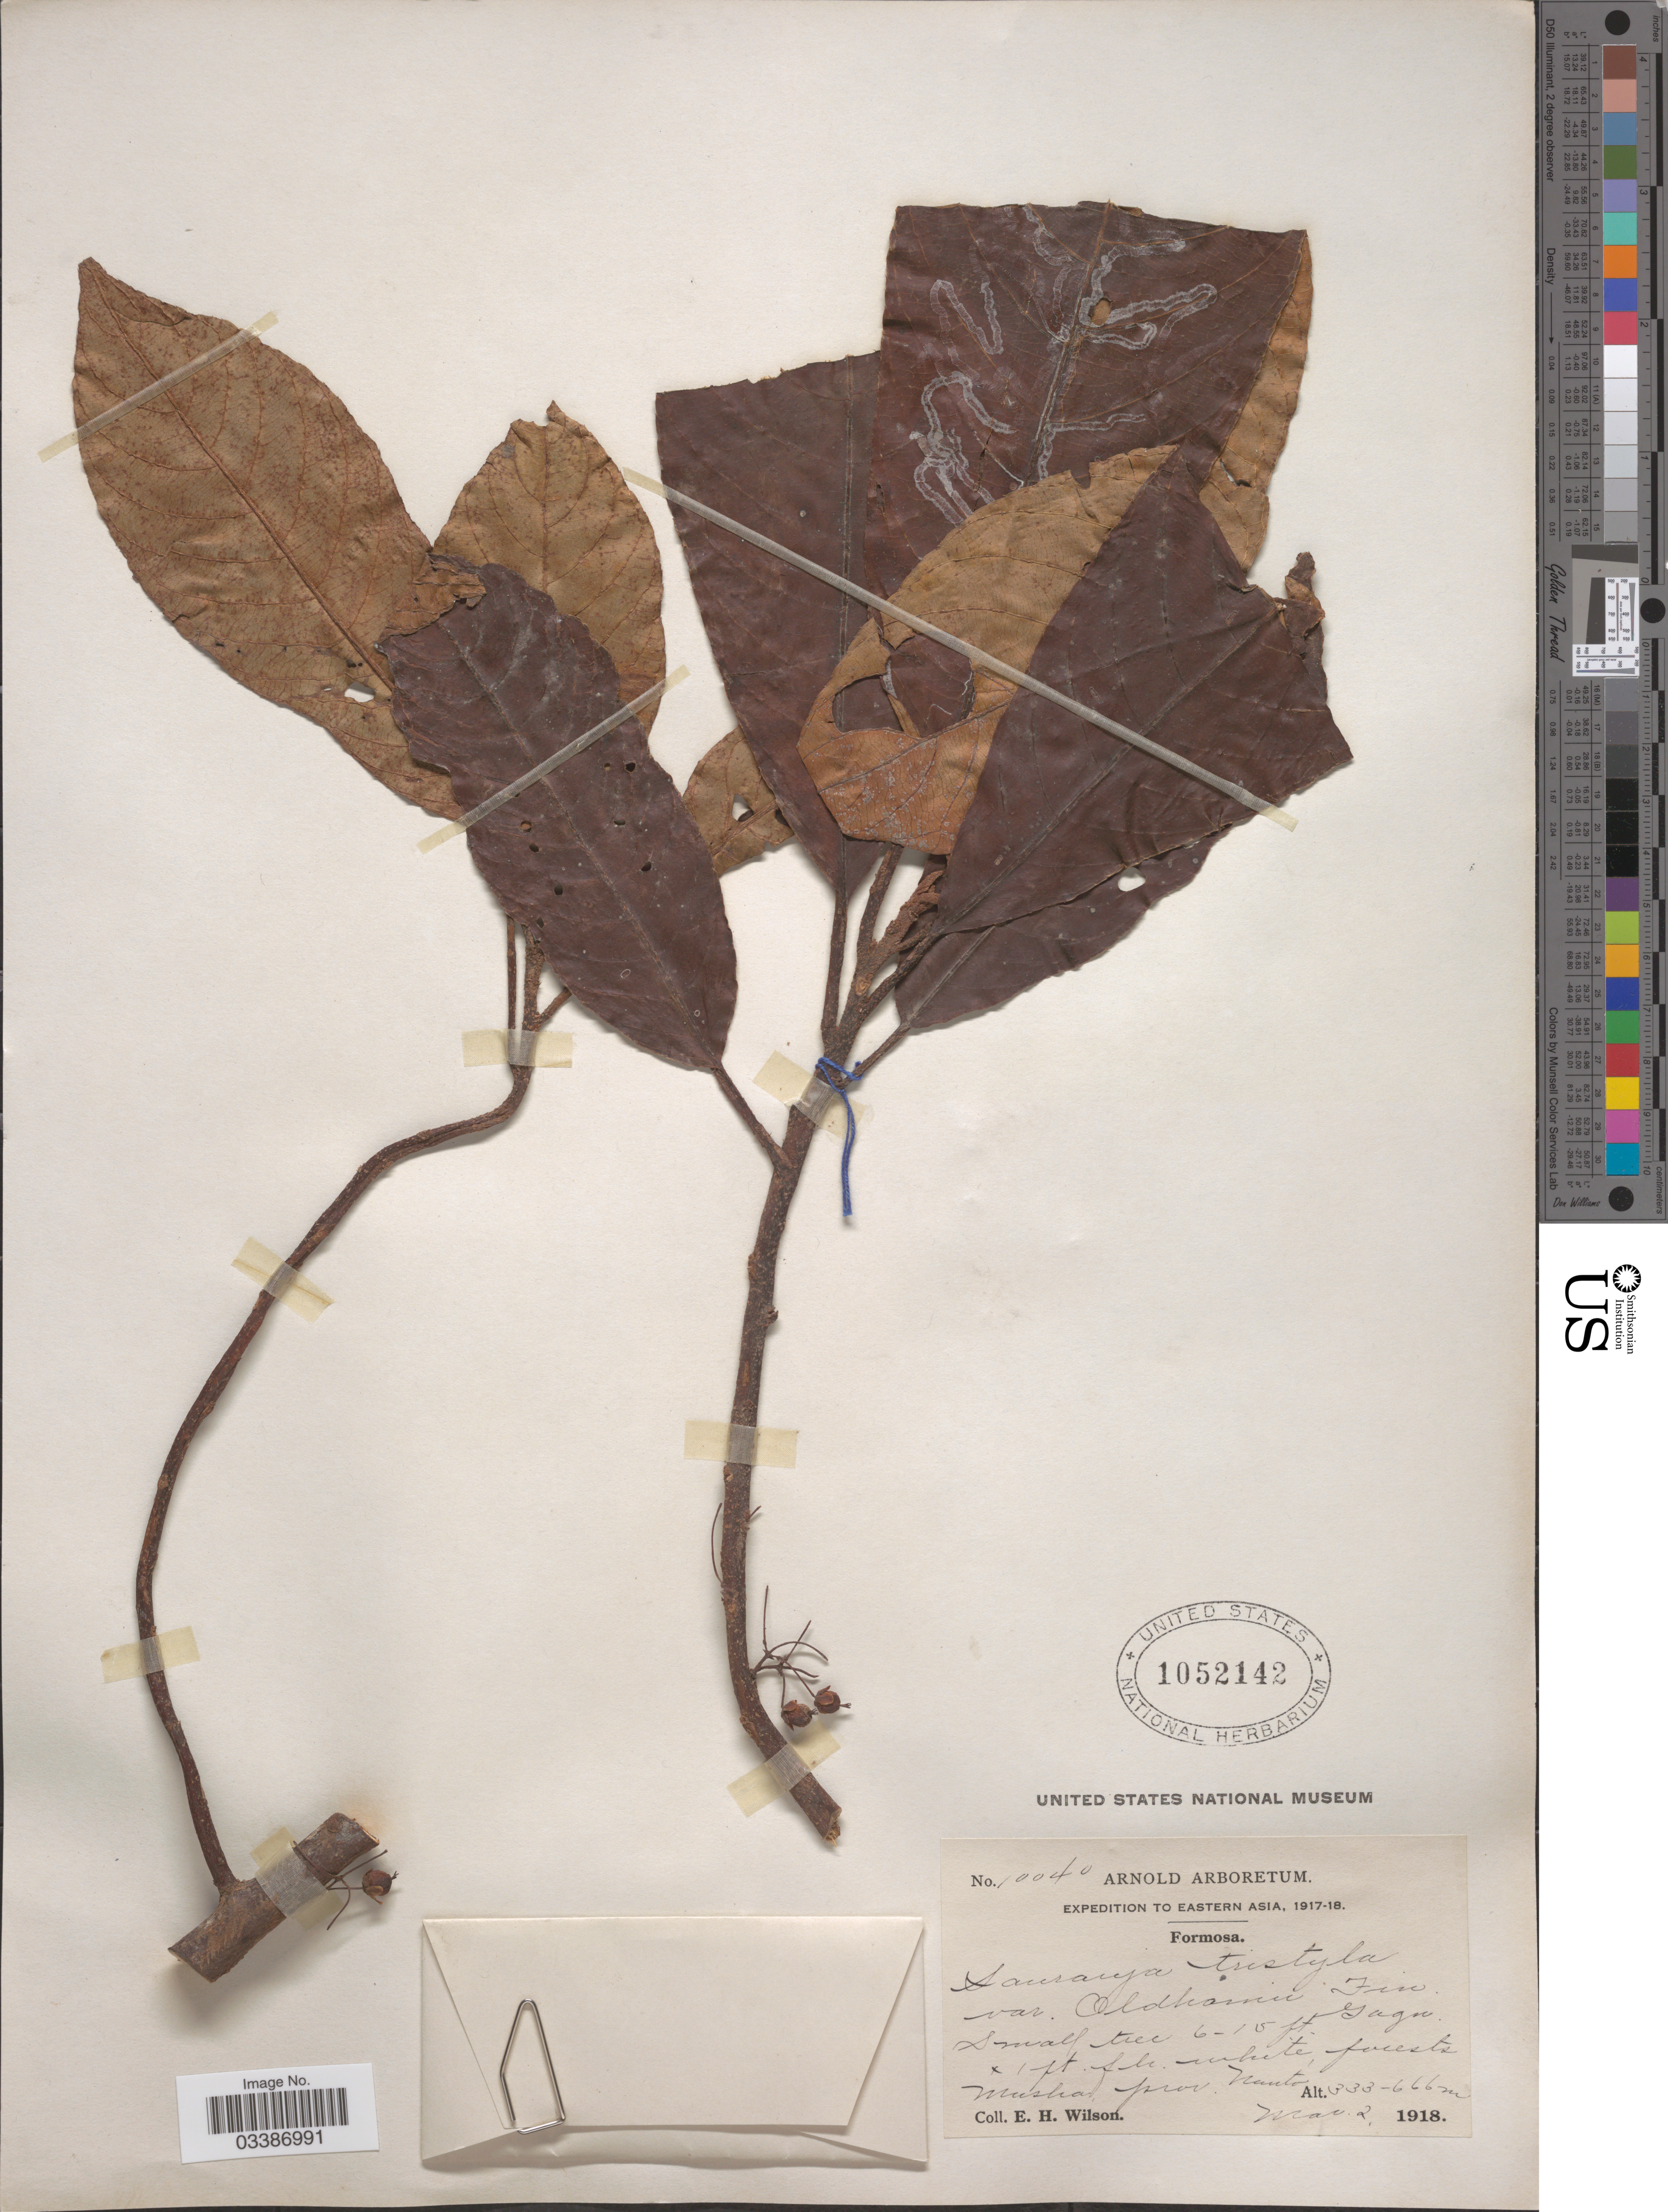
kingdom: Plantae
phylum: Tracheophyta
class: Magnoliopsida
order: Ericales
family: Actinidiaceae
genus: Saurauia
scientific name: Saurauia tristyla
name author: DC.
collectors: E. Wilson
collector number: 10040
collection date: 1918-03-02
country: Taiwan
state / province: Nantou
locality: Eastern Asia. Formosa. Muska. Prov. Nanto.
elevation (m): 333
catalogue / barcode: US 1052142